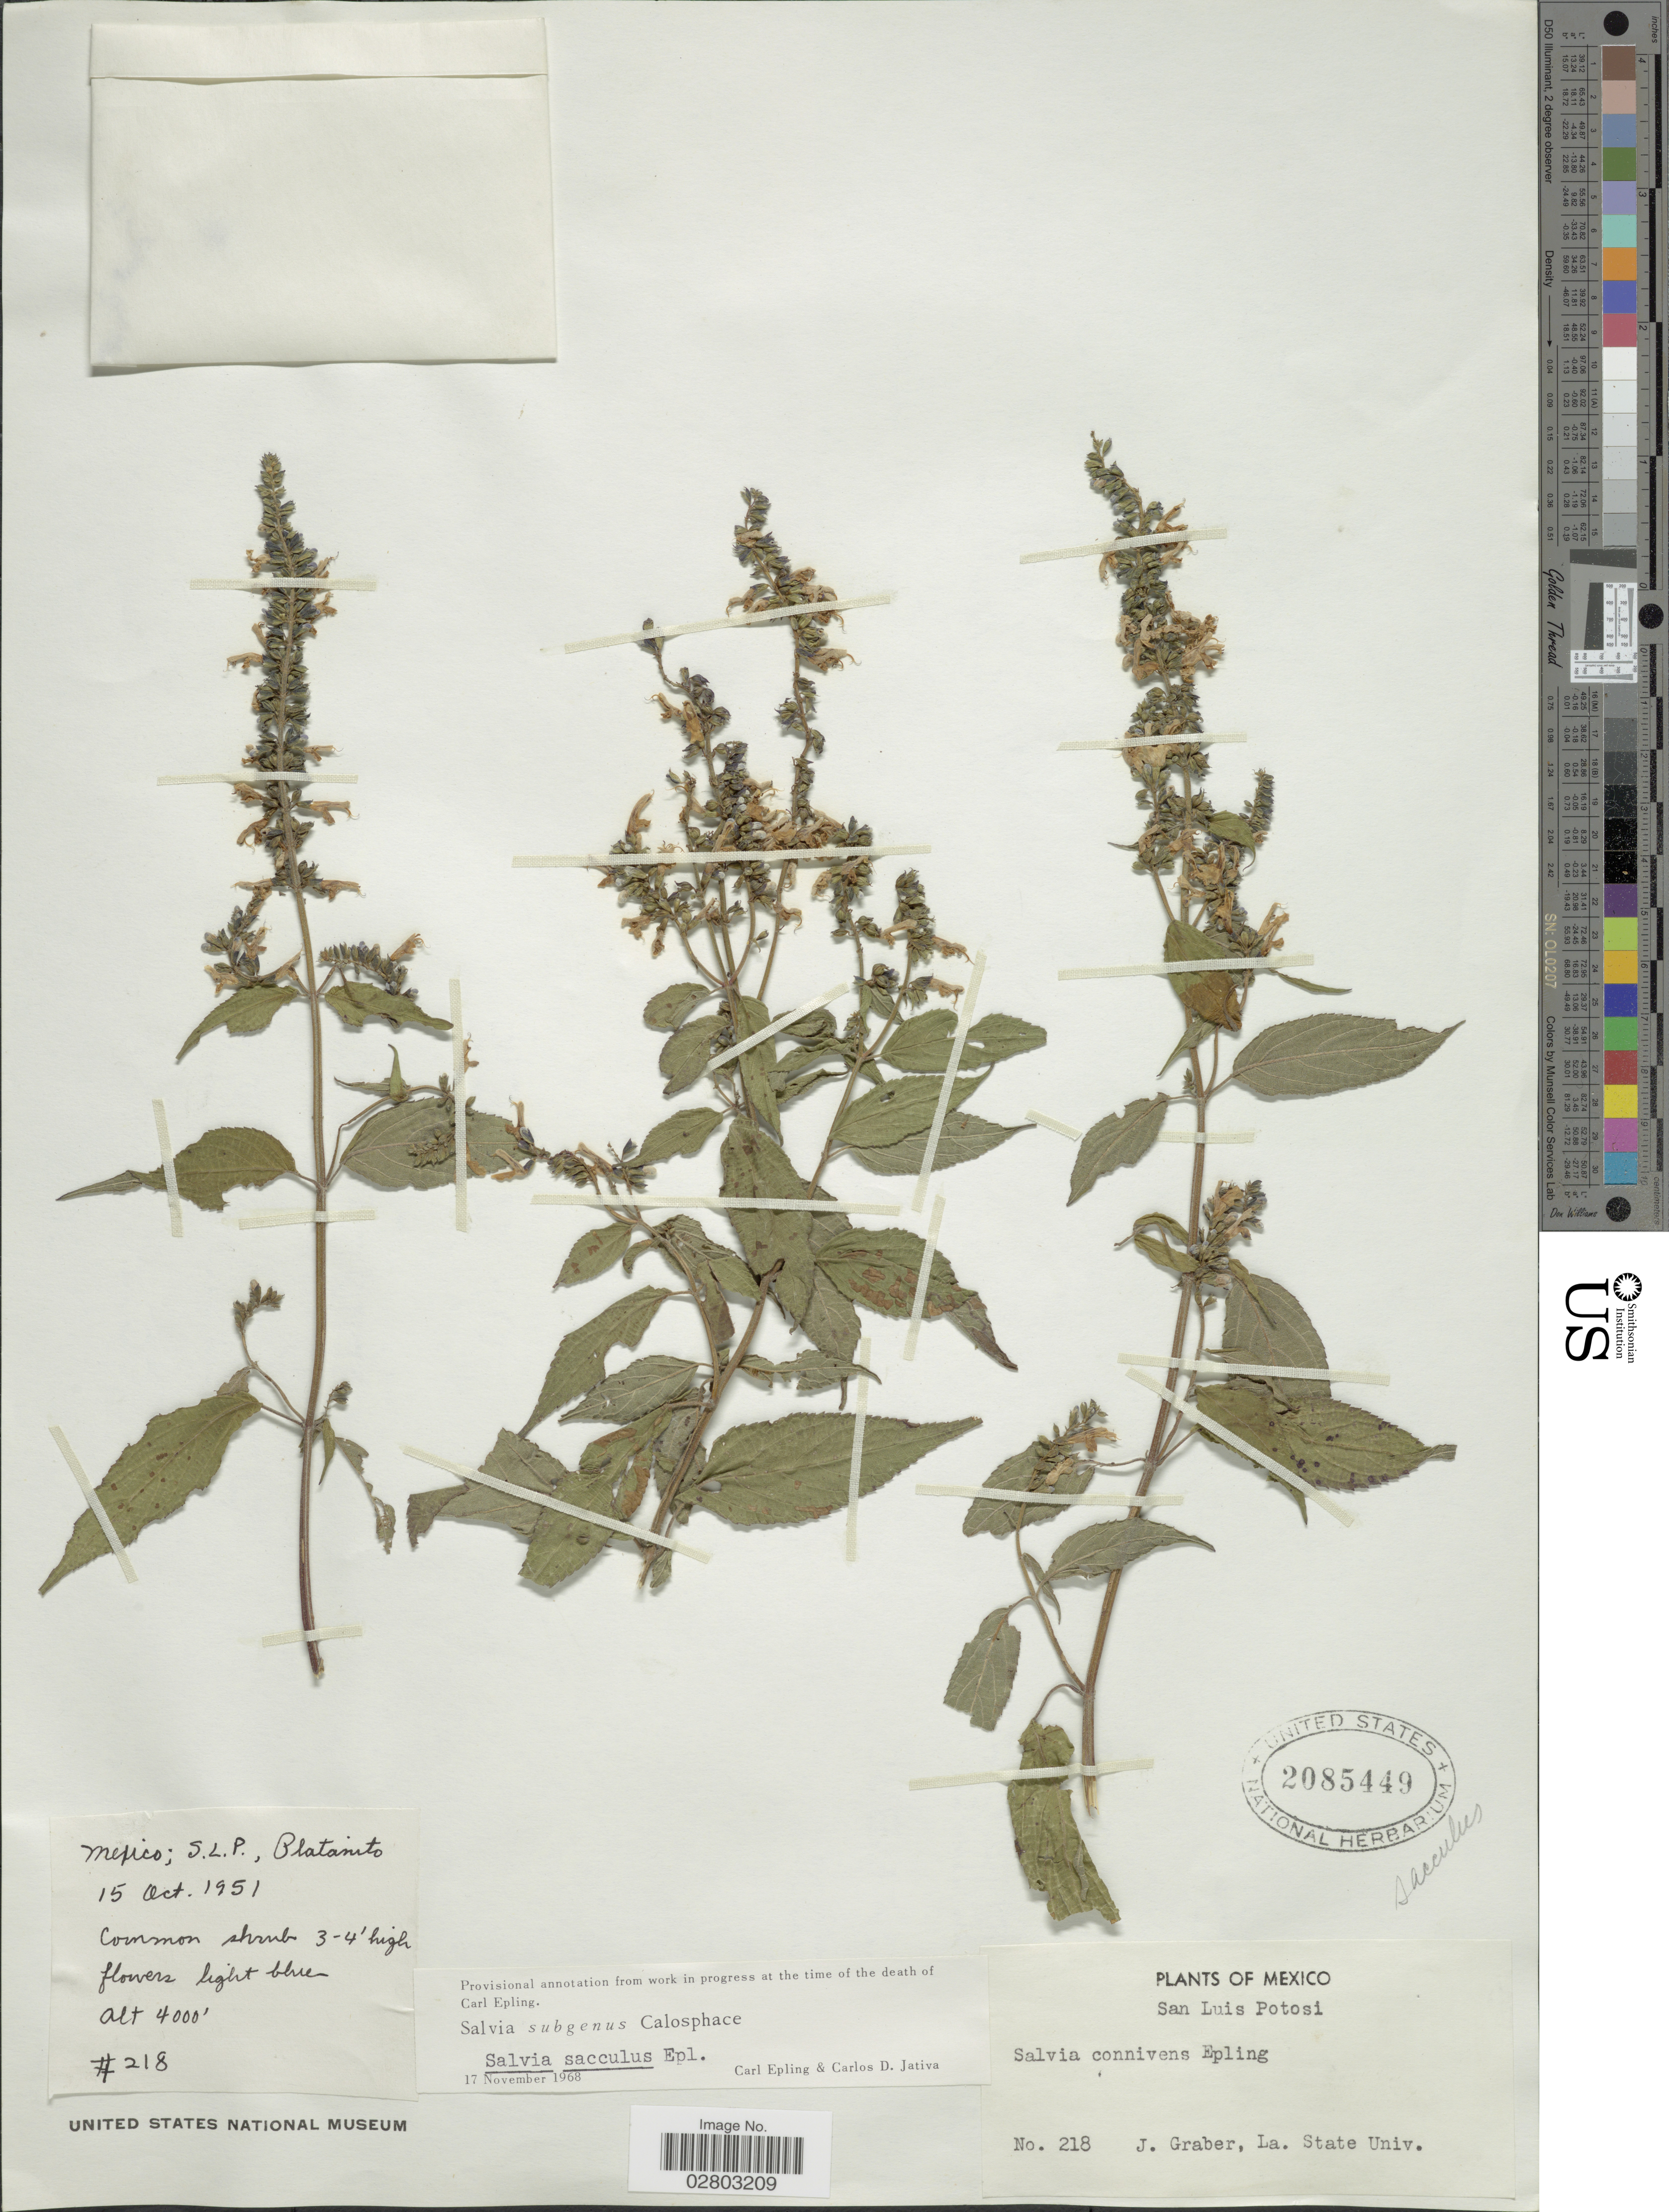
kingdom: Plantae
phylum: Tracheophyta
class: Magnoliopsida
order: Lamiales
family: Lamiaceae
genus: Salvia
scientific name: Salvia sacculus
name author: Epling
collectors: J. Graber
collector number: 218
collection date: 1951-10-15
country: Mexico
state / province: San Luis Potosí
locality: Platanito.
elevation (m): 1219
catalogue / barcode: US 2085449